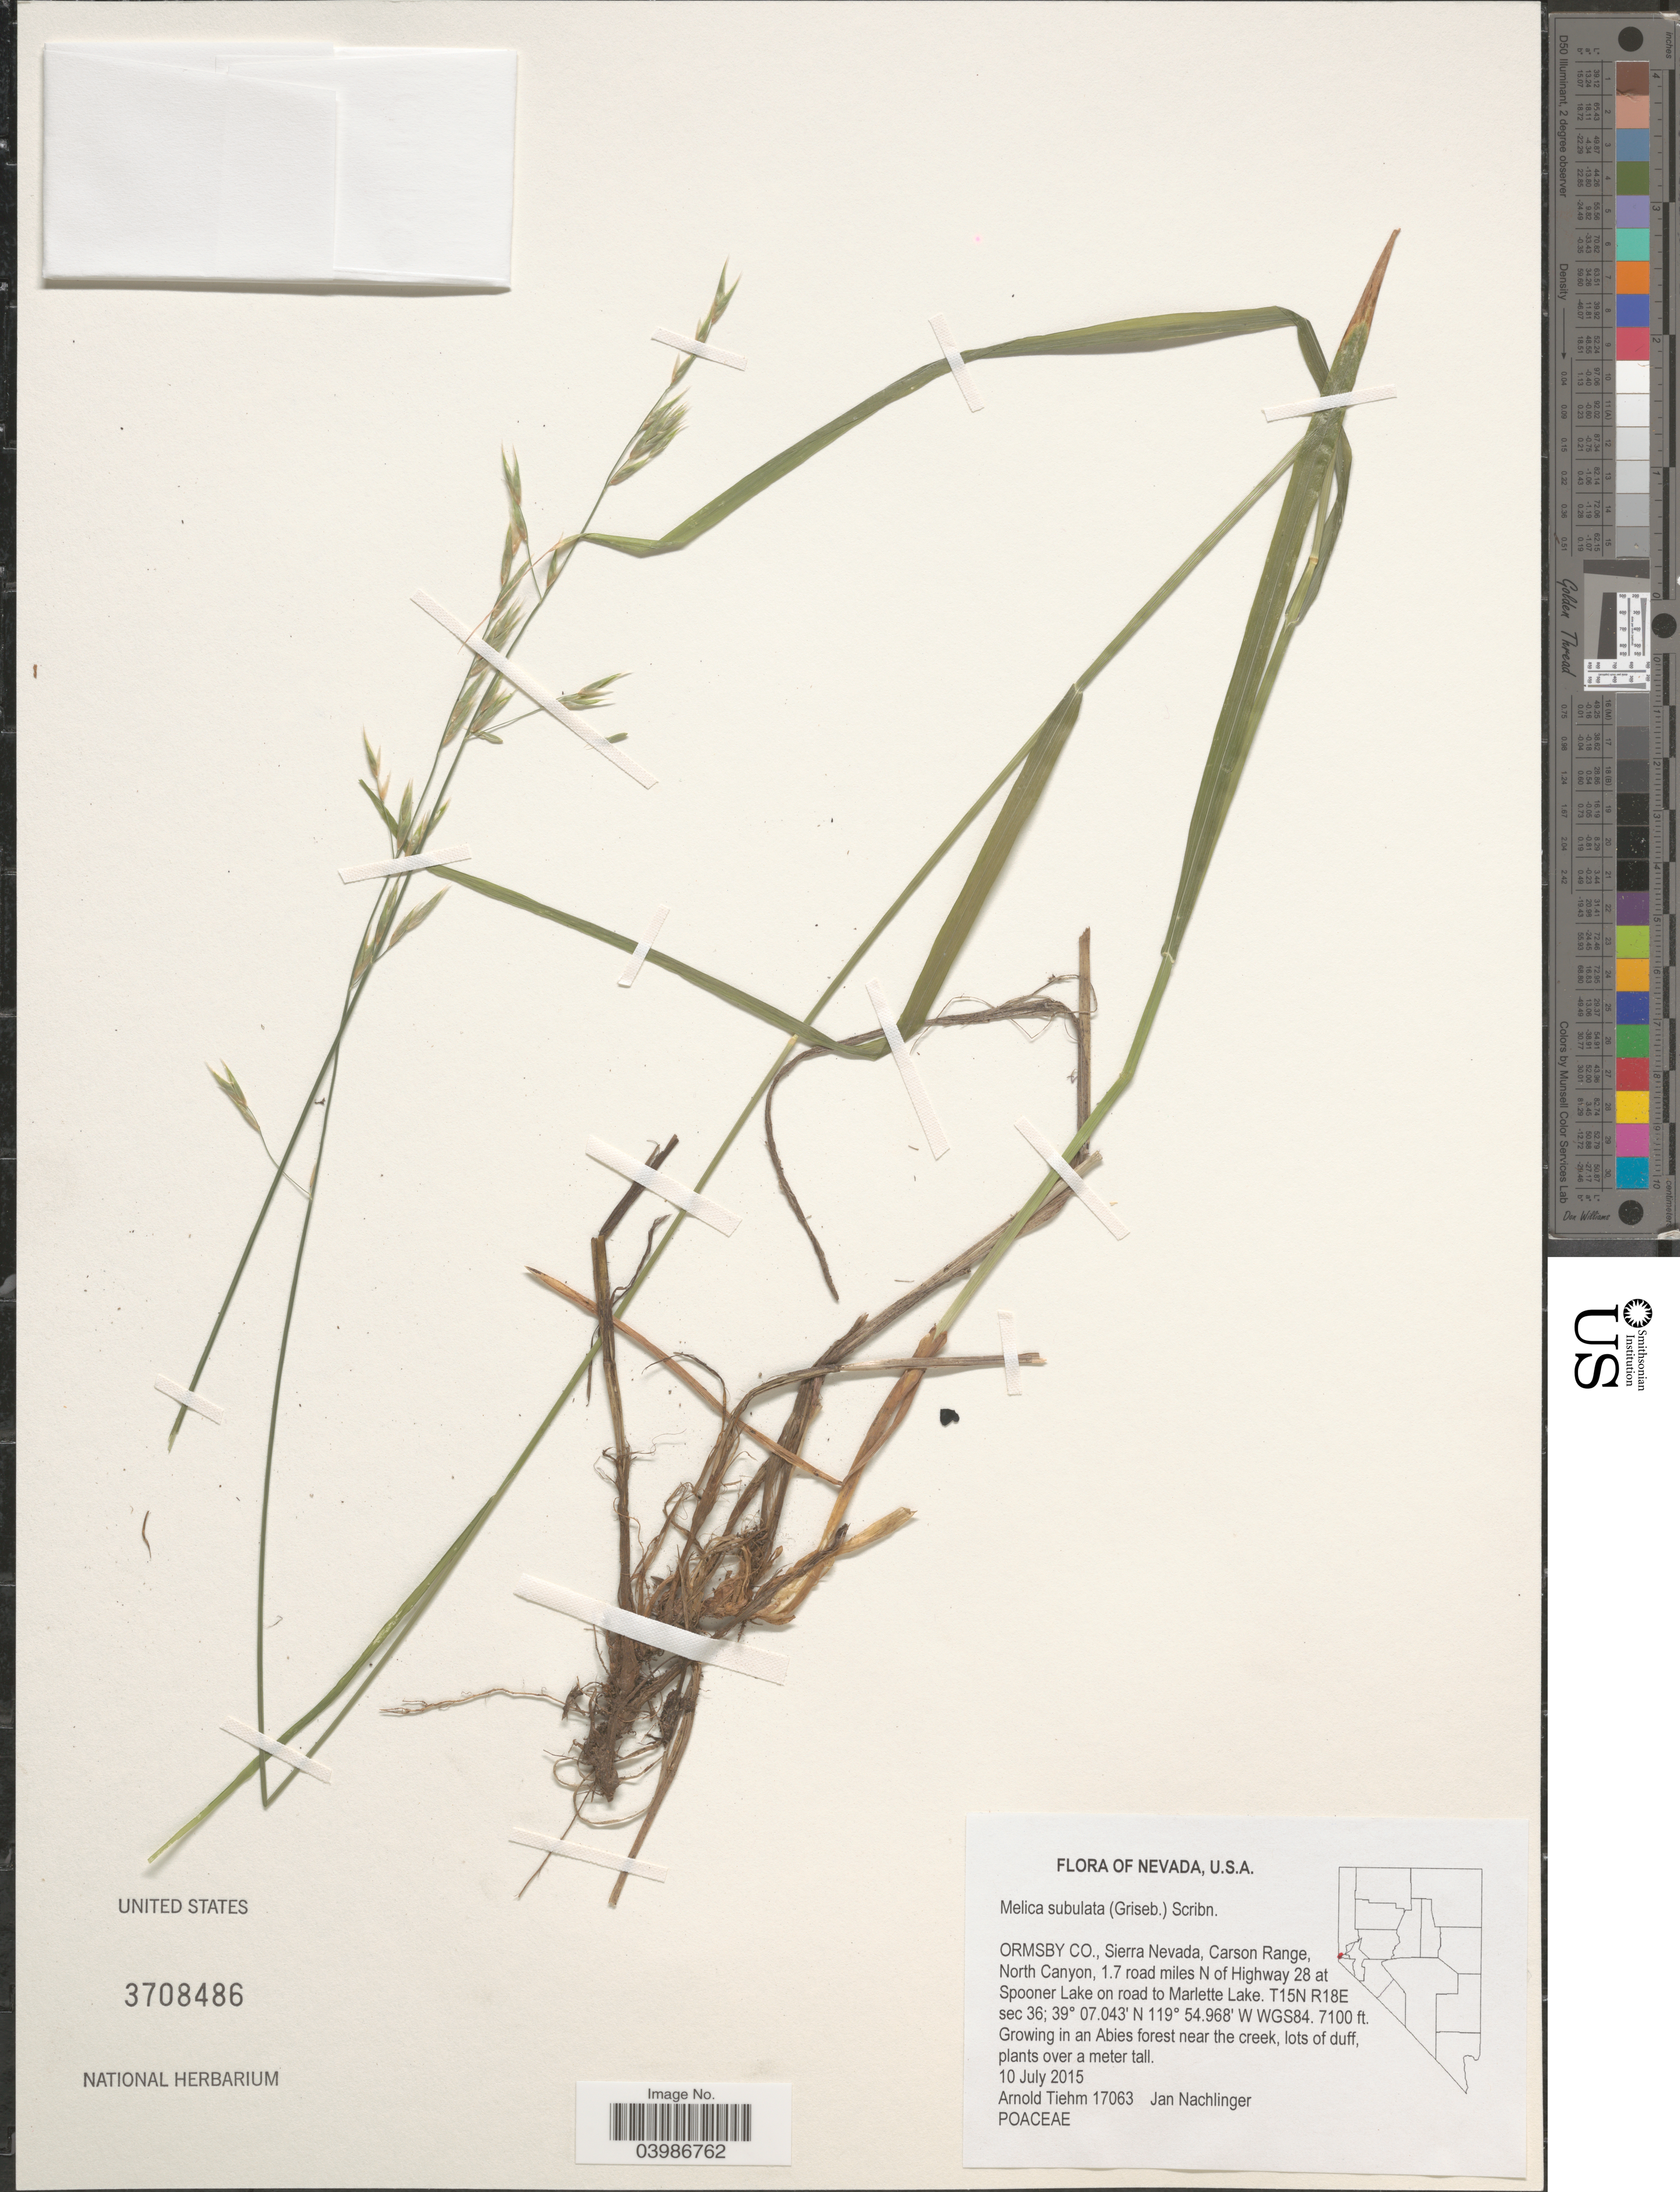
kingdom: Plantae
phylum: Tracheophyta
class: Liliopsida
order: Poales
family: Poaceae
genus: Melica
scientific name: Melica subulata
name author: (Griseb.) Scribn.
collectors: A. Tiehm & J. Nachlinger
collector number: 17063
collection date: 2015-07-10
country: United States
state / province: Nevada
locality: Ormsby Co., Sierra Nevada, Carson Range, North Canyon, 1.7 road miles N of Highway 28 at Spooner Lake on road to Marlette Lake. T15N R18E sec36. WGS84. Growing in an Abies forest near the creek.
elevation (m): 2164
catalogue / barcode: US 3708486